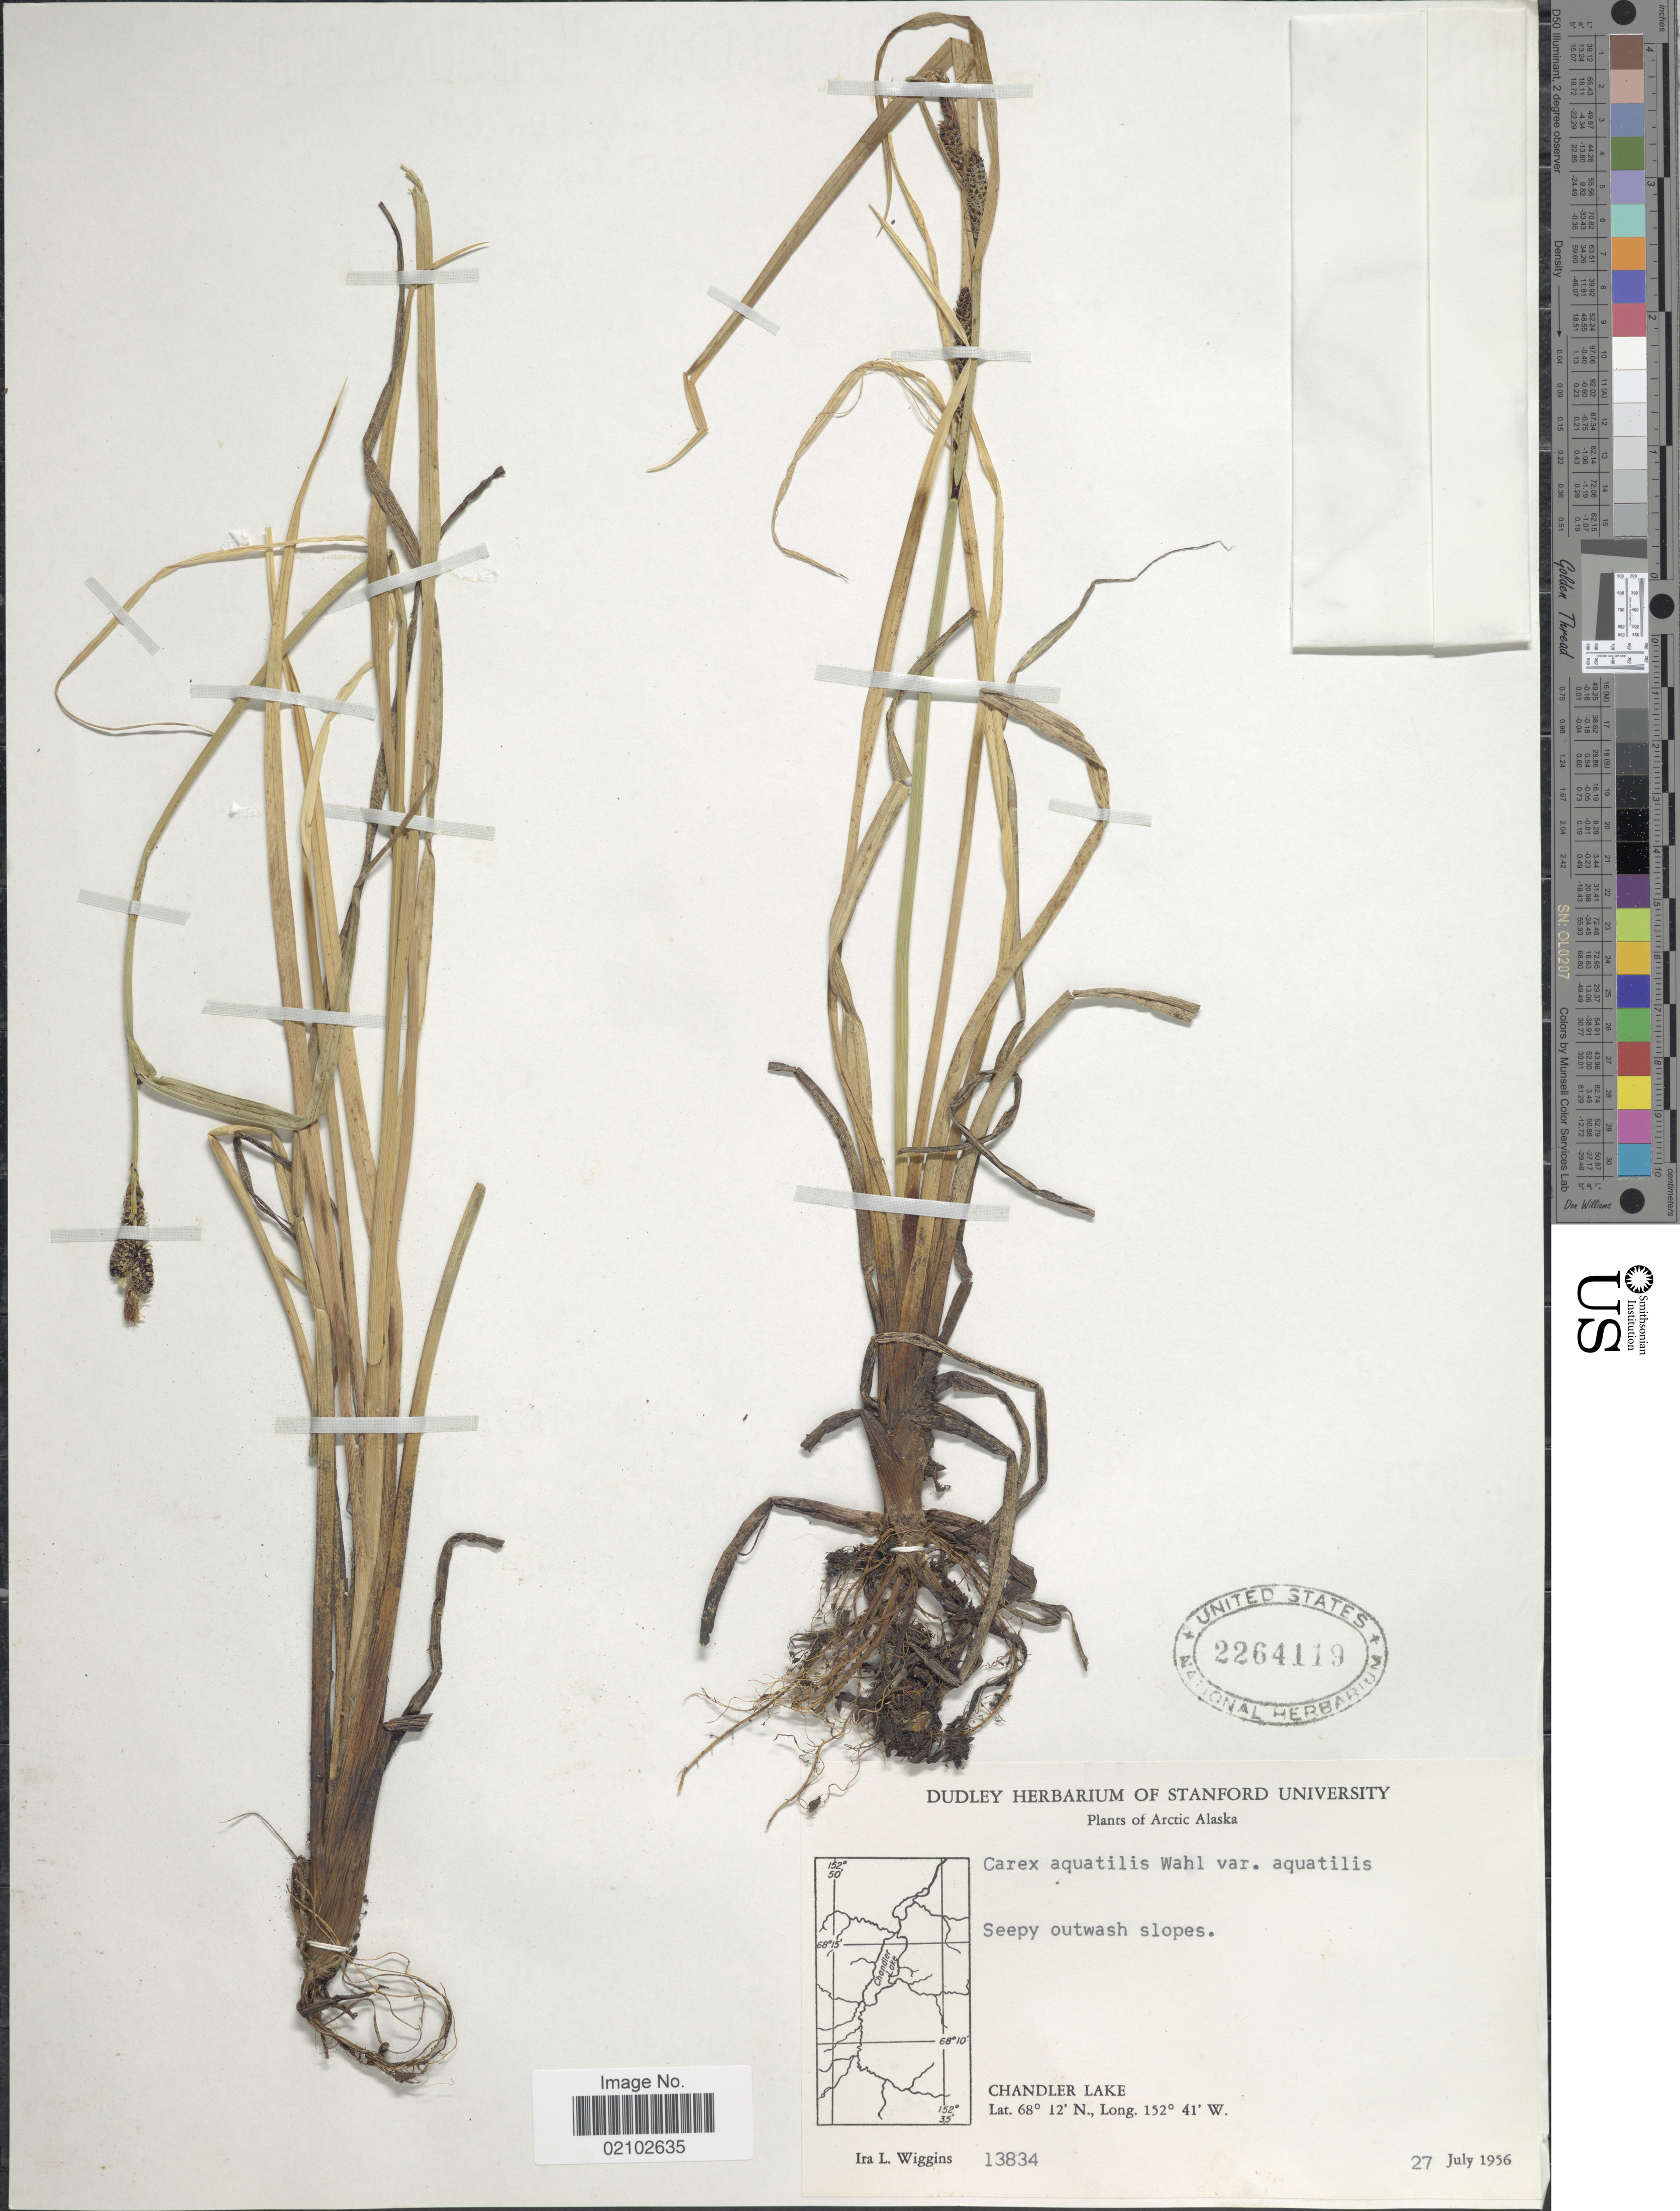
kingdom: Plantae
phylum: Tracheophyta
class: Liliopsida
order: Poales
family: Cyperaceae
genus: Carex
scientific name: Carex aquatilis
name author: Wahlenb.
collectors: I. L. Wiggins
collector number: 13834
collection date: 1956-07-27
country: United States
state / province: Alaska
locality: Arctic Alaska, seepy outwash slope, Chandler Lake.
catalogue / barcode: US 2264119